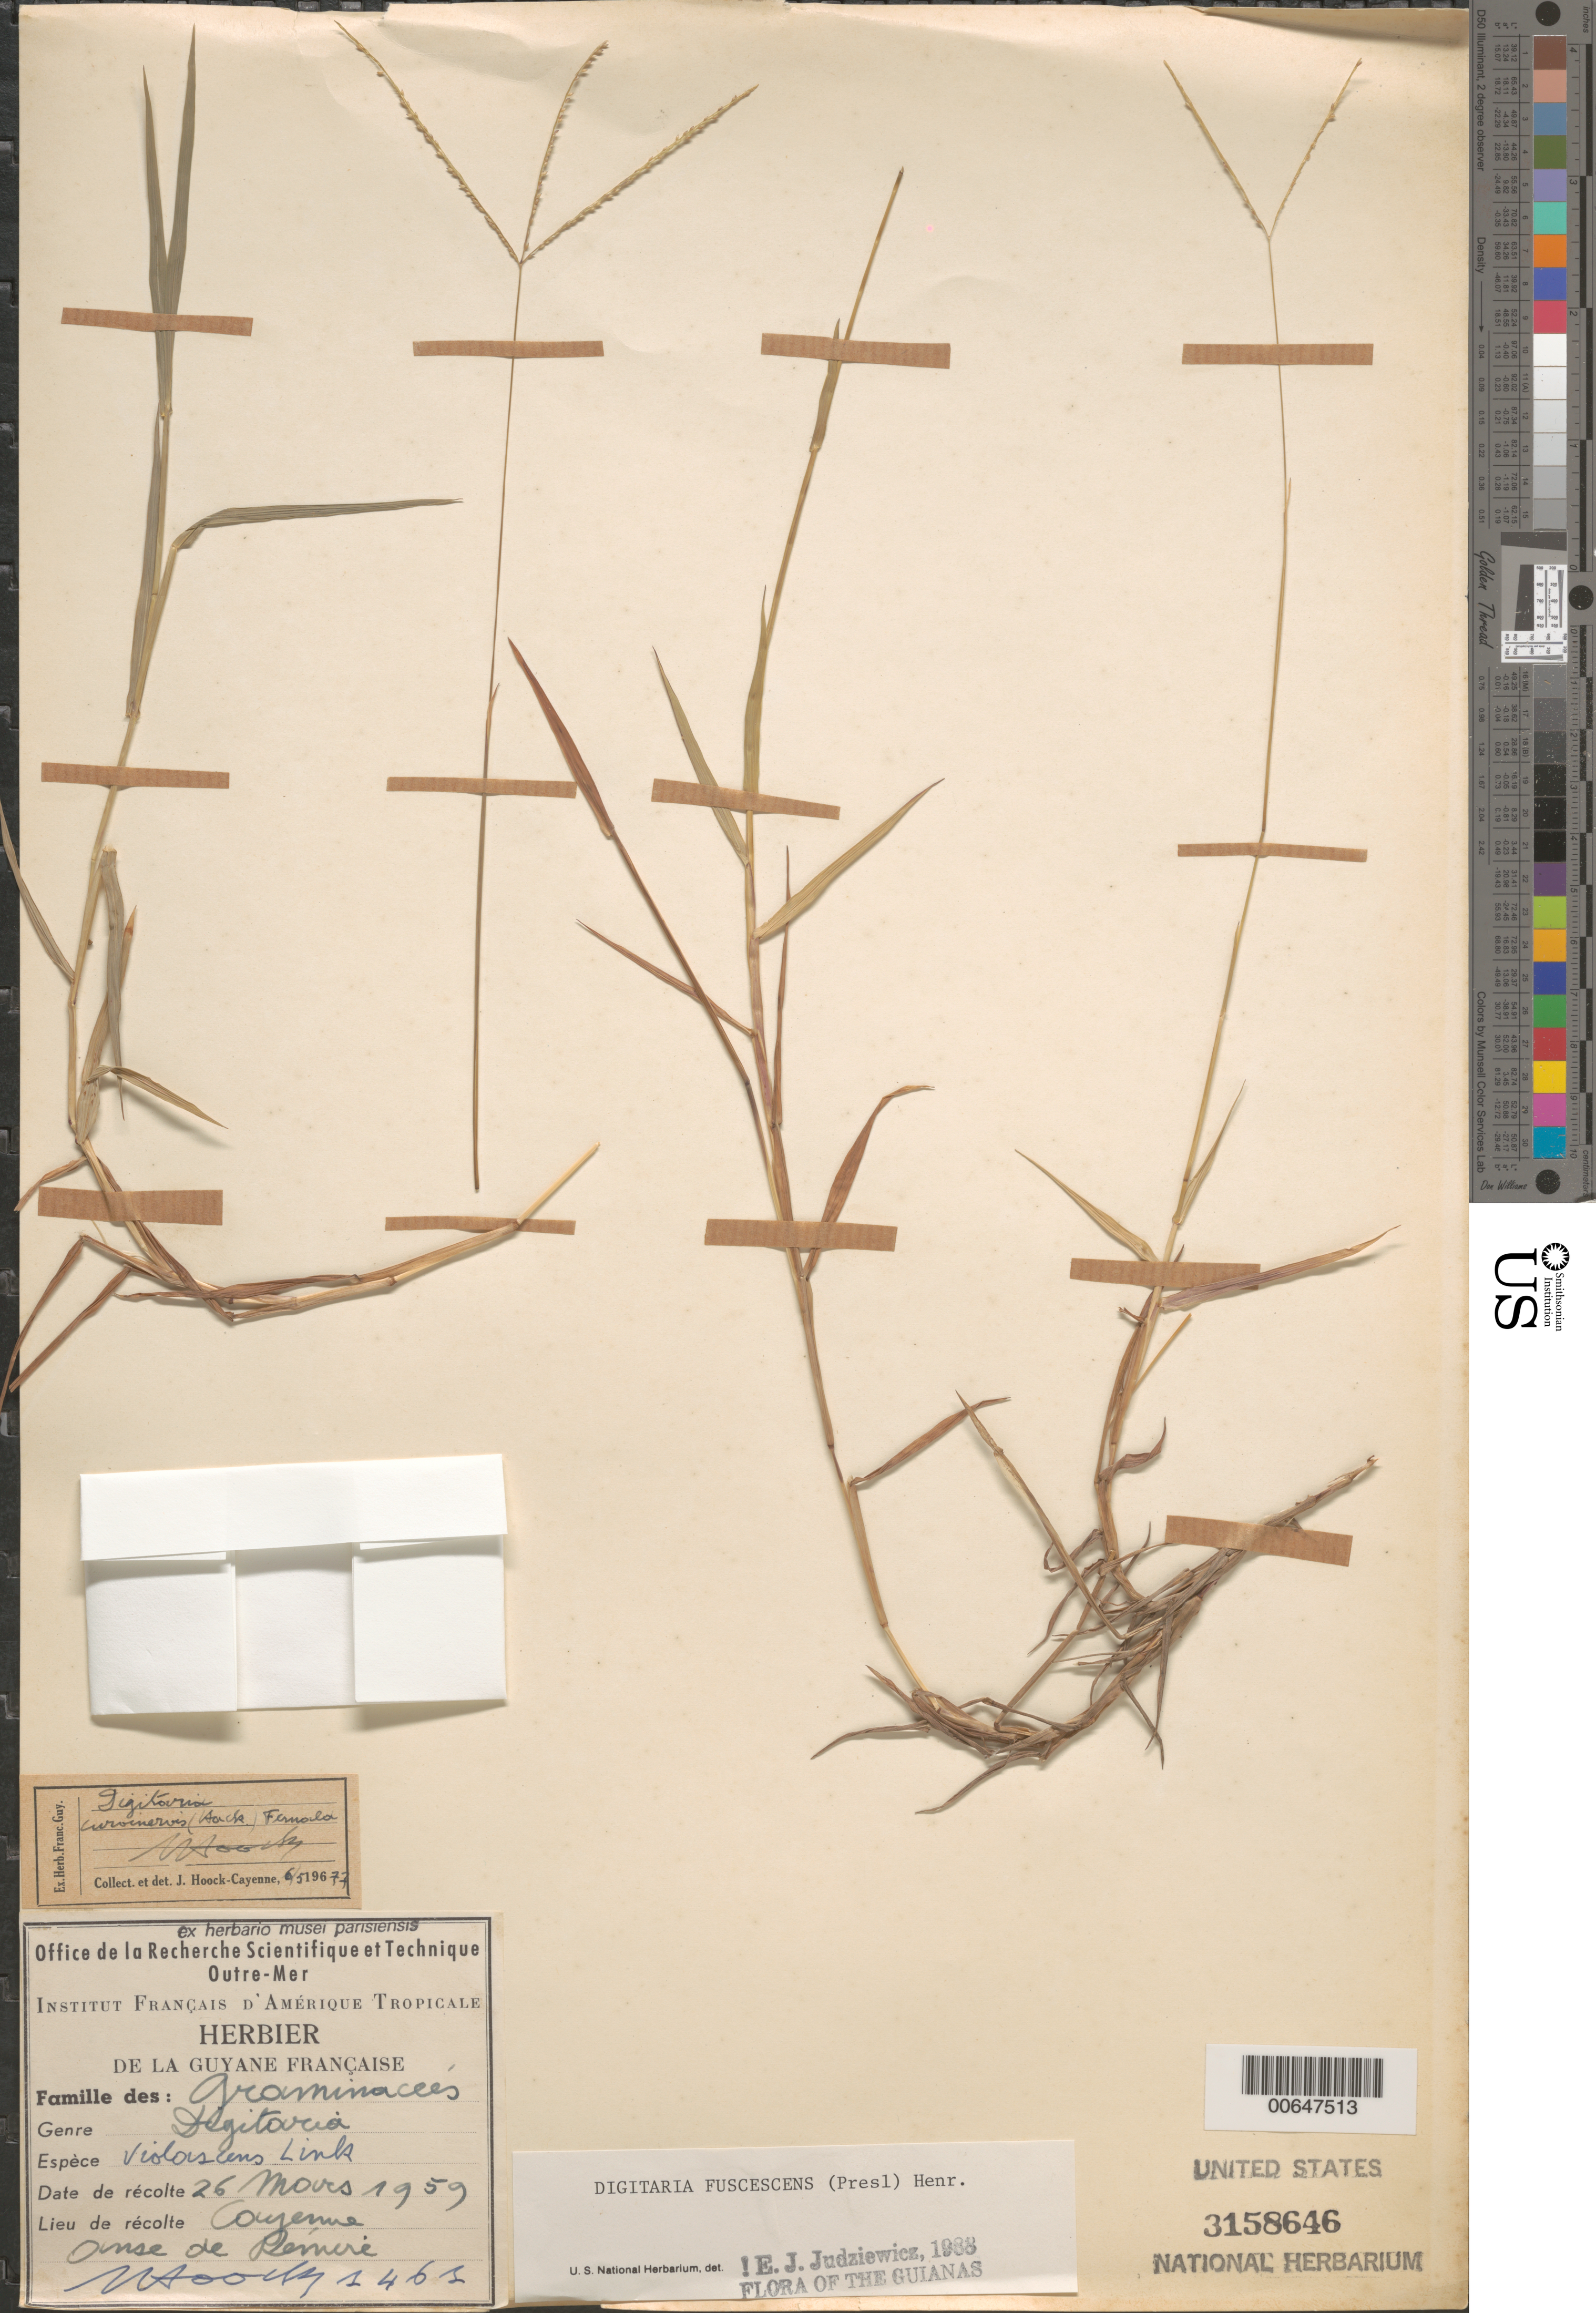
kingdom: Plantae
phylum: Tracheophyta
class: Liliopsida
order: Poales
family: Poaceae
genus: Digitaria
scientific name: Digitaria fuscescens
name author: (J. Presl) Henr.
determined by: Judziewicz, E. J.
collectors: J. Hoock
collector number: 1461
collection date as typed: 26-Mar-56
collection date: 1956-03-26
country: French Guiana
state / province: Cayenne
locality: Cayenne, onse de Rivière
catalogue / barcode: US 3158646